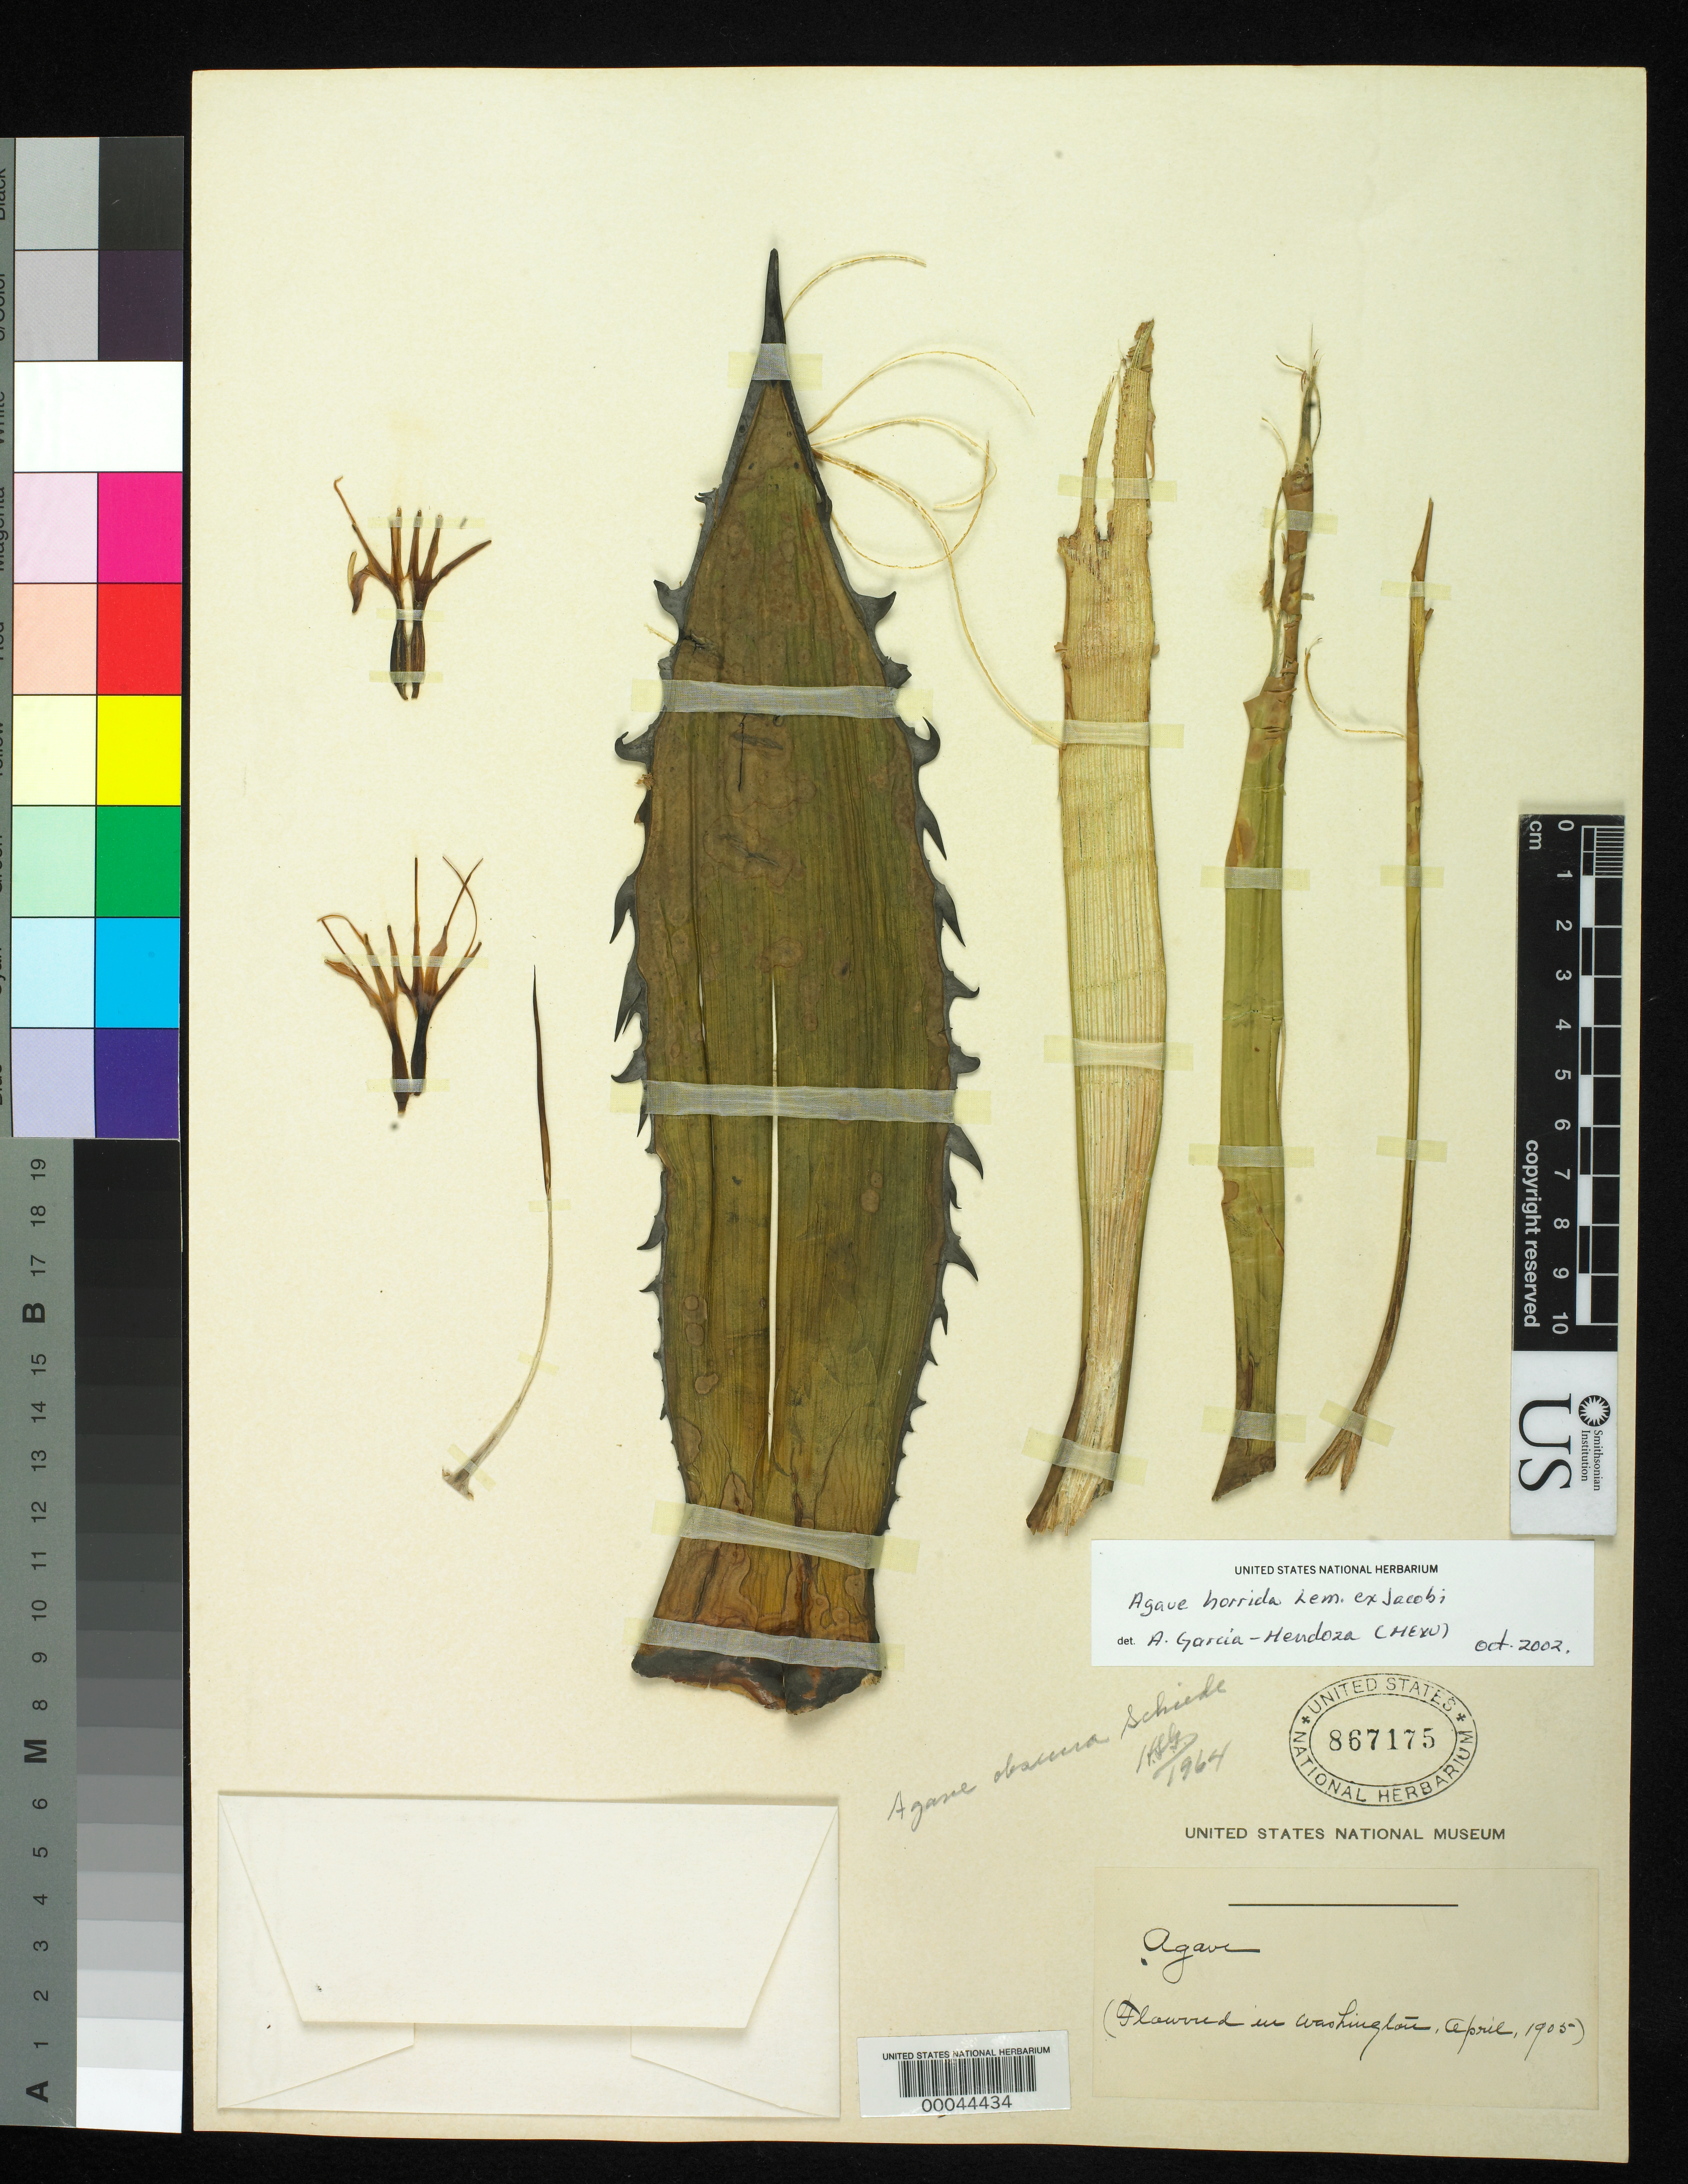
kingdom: Plantae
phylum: Tracheophyta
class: Liliopsida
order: Asparagales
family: Asparagaceae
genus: Agave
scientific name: Agave horrida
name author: Lem. ex Jacobi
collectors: J. N. Rose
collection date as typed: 11 Sep 1920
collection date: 1920-09-11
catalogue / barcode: US 867175